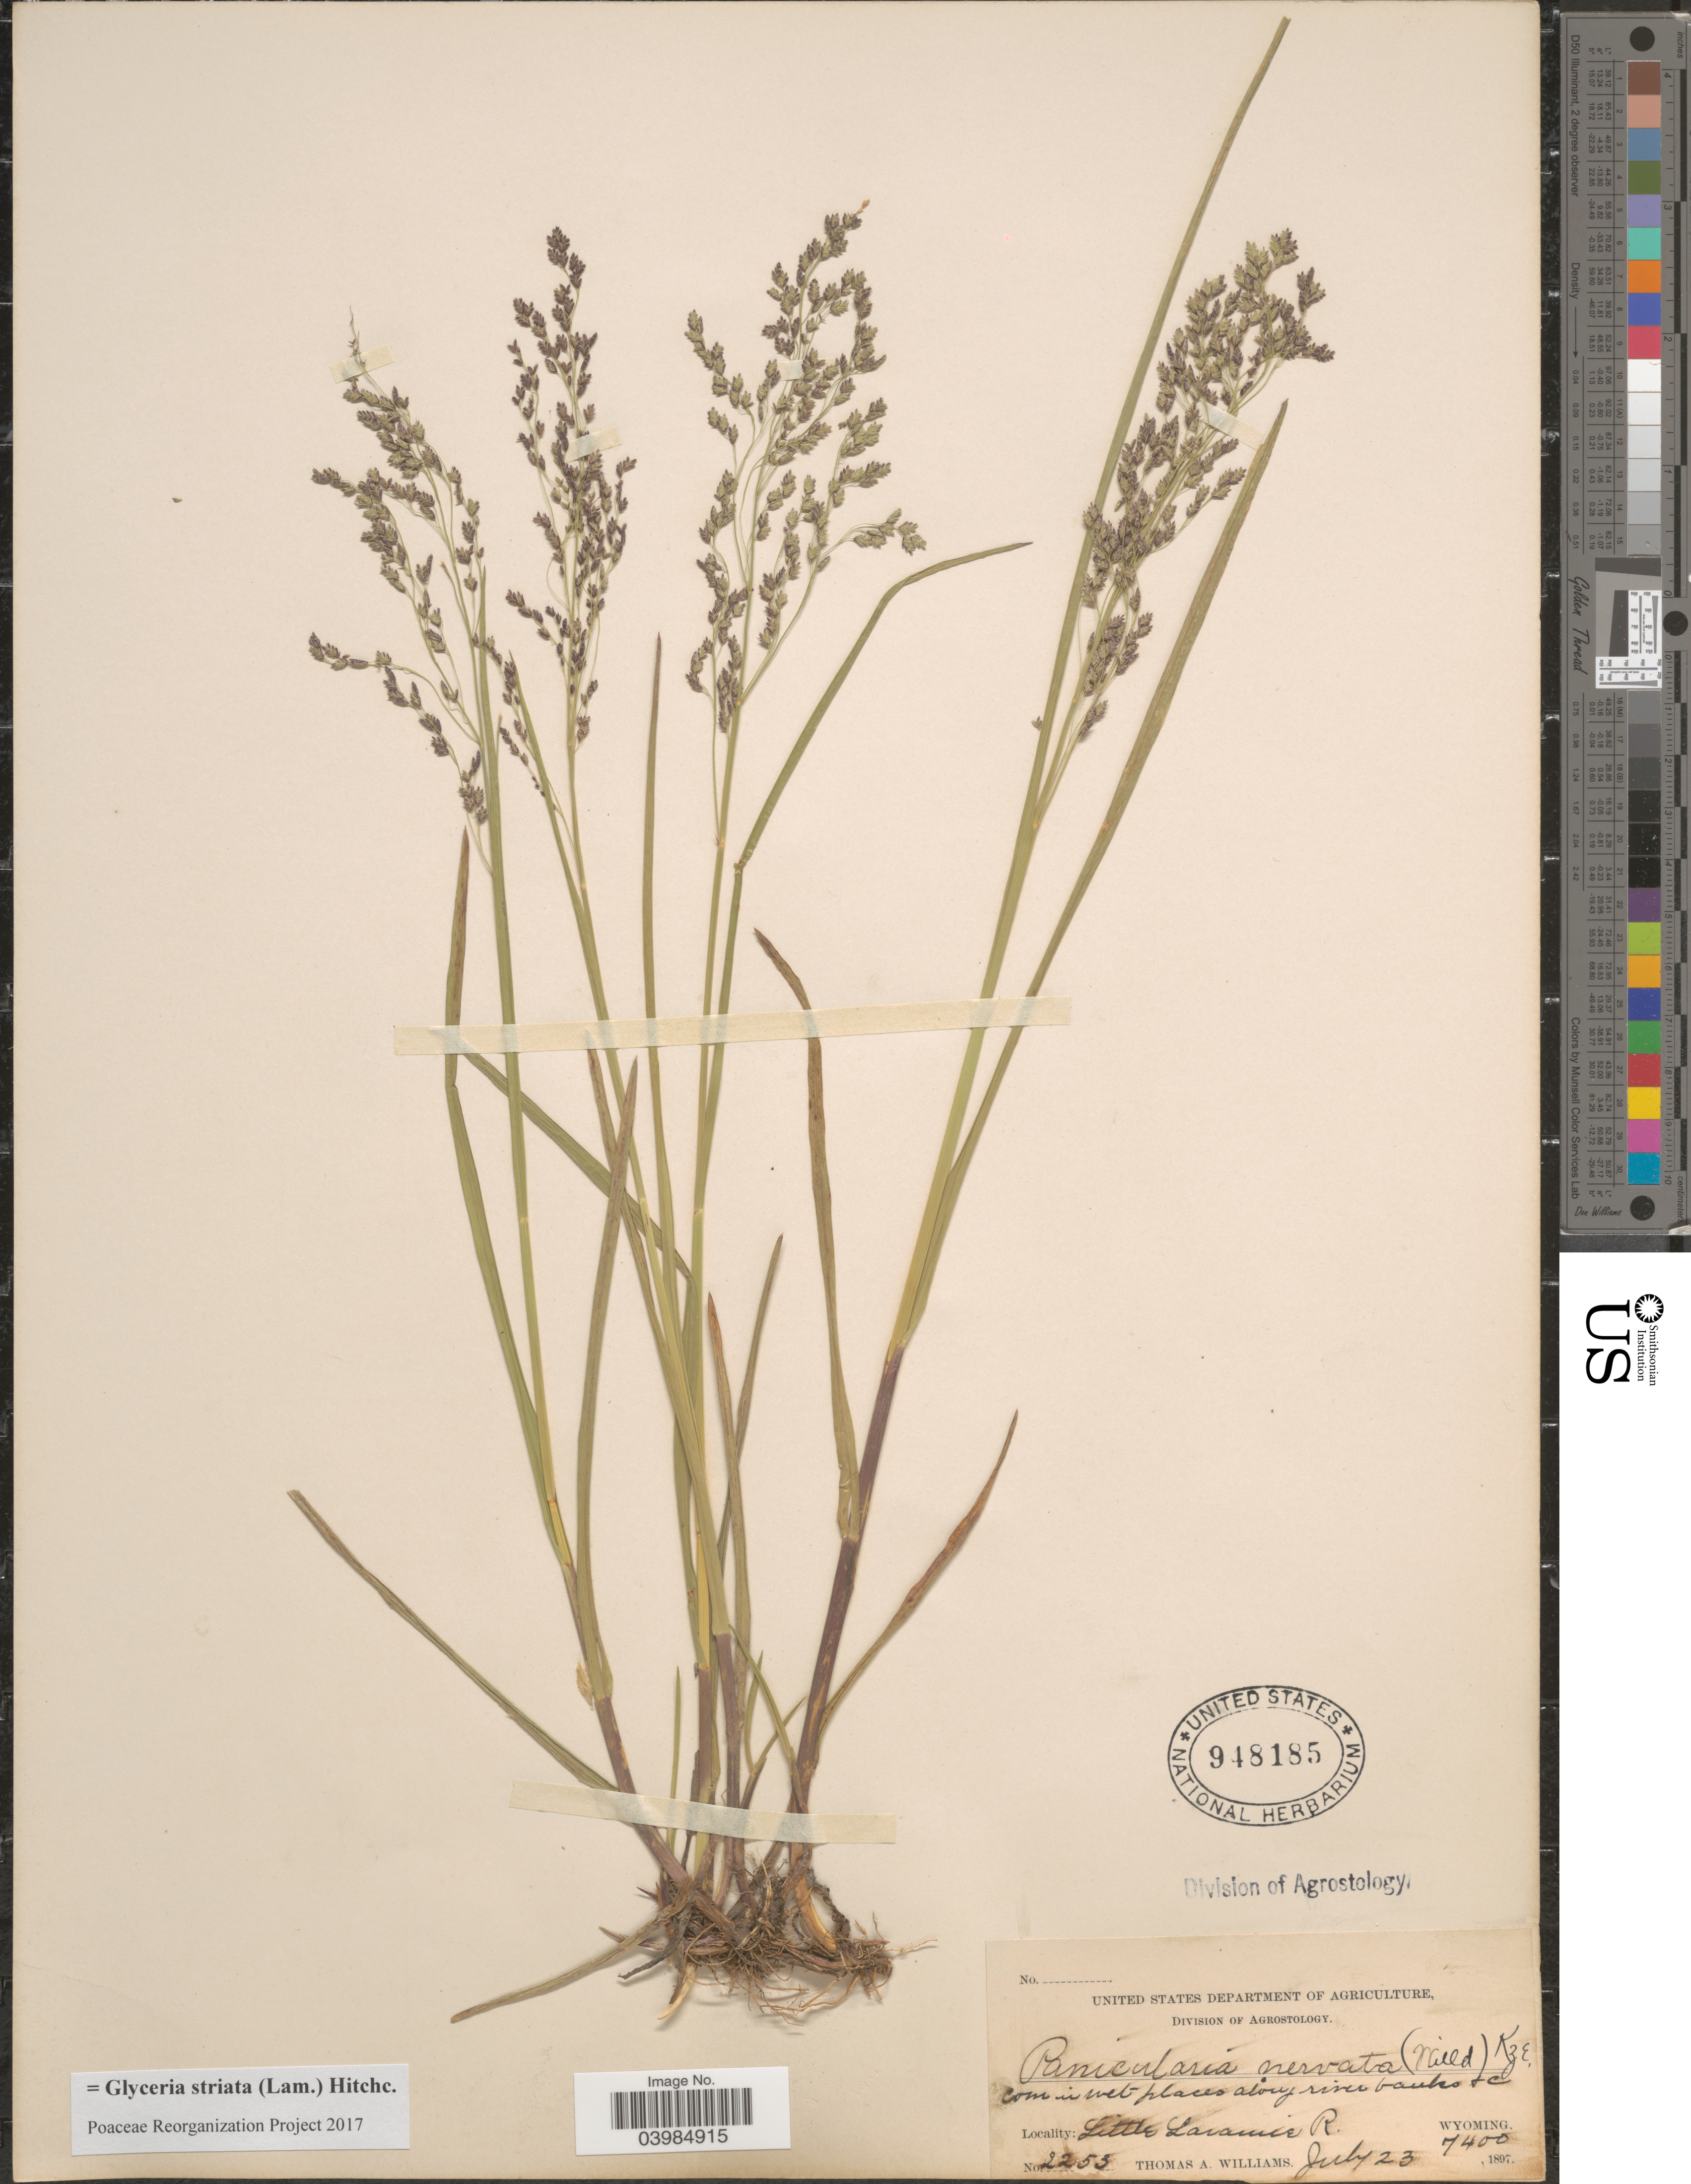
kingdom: Plantae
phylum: Tracheophyta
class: Liliopsida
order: Poales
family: Poaceae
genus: Glyceria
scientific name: Glyceria striata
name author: (Lam.) Hitchc.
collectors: T. A. Williams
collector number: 2253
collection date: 1897-07-23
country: United States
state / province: Wyoming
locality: Little Laramie R.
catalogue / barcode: US 948185